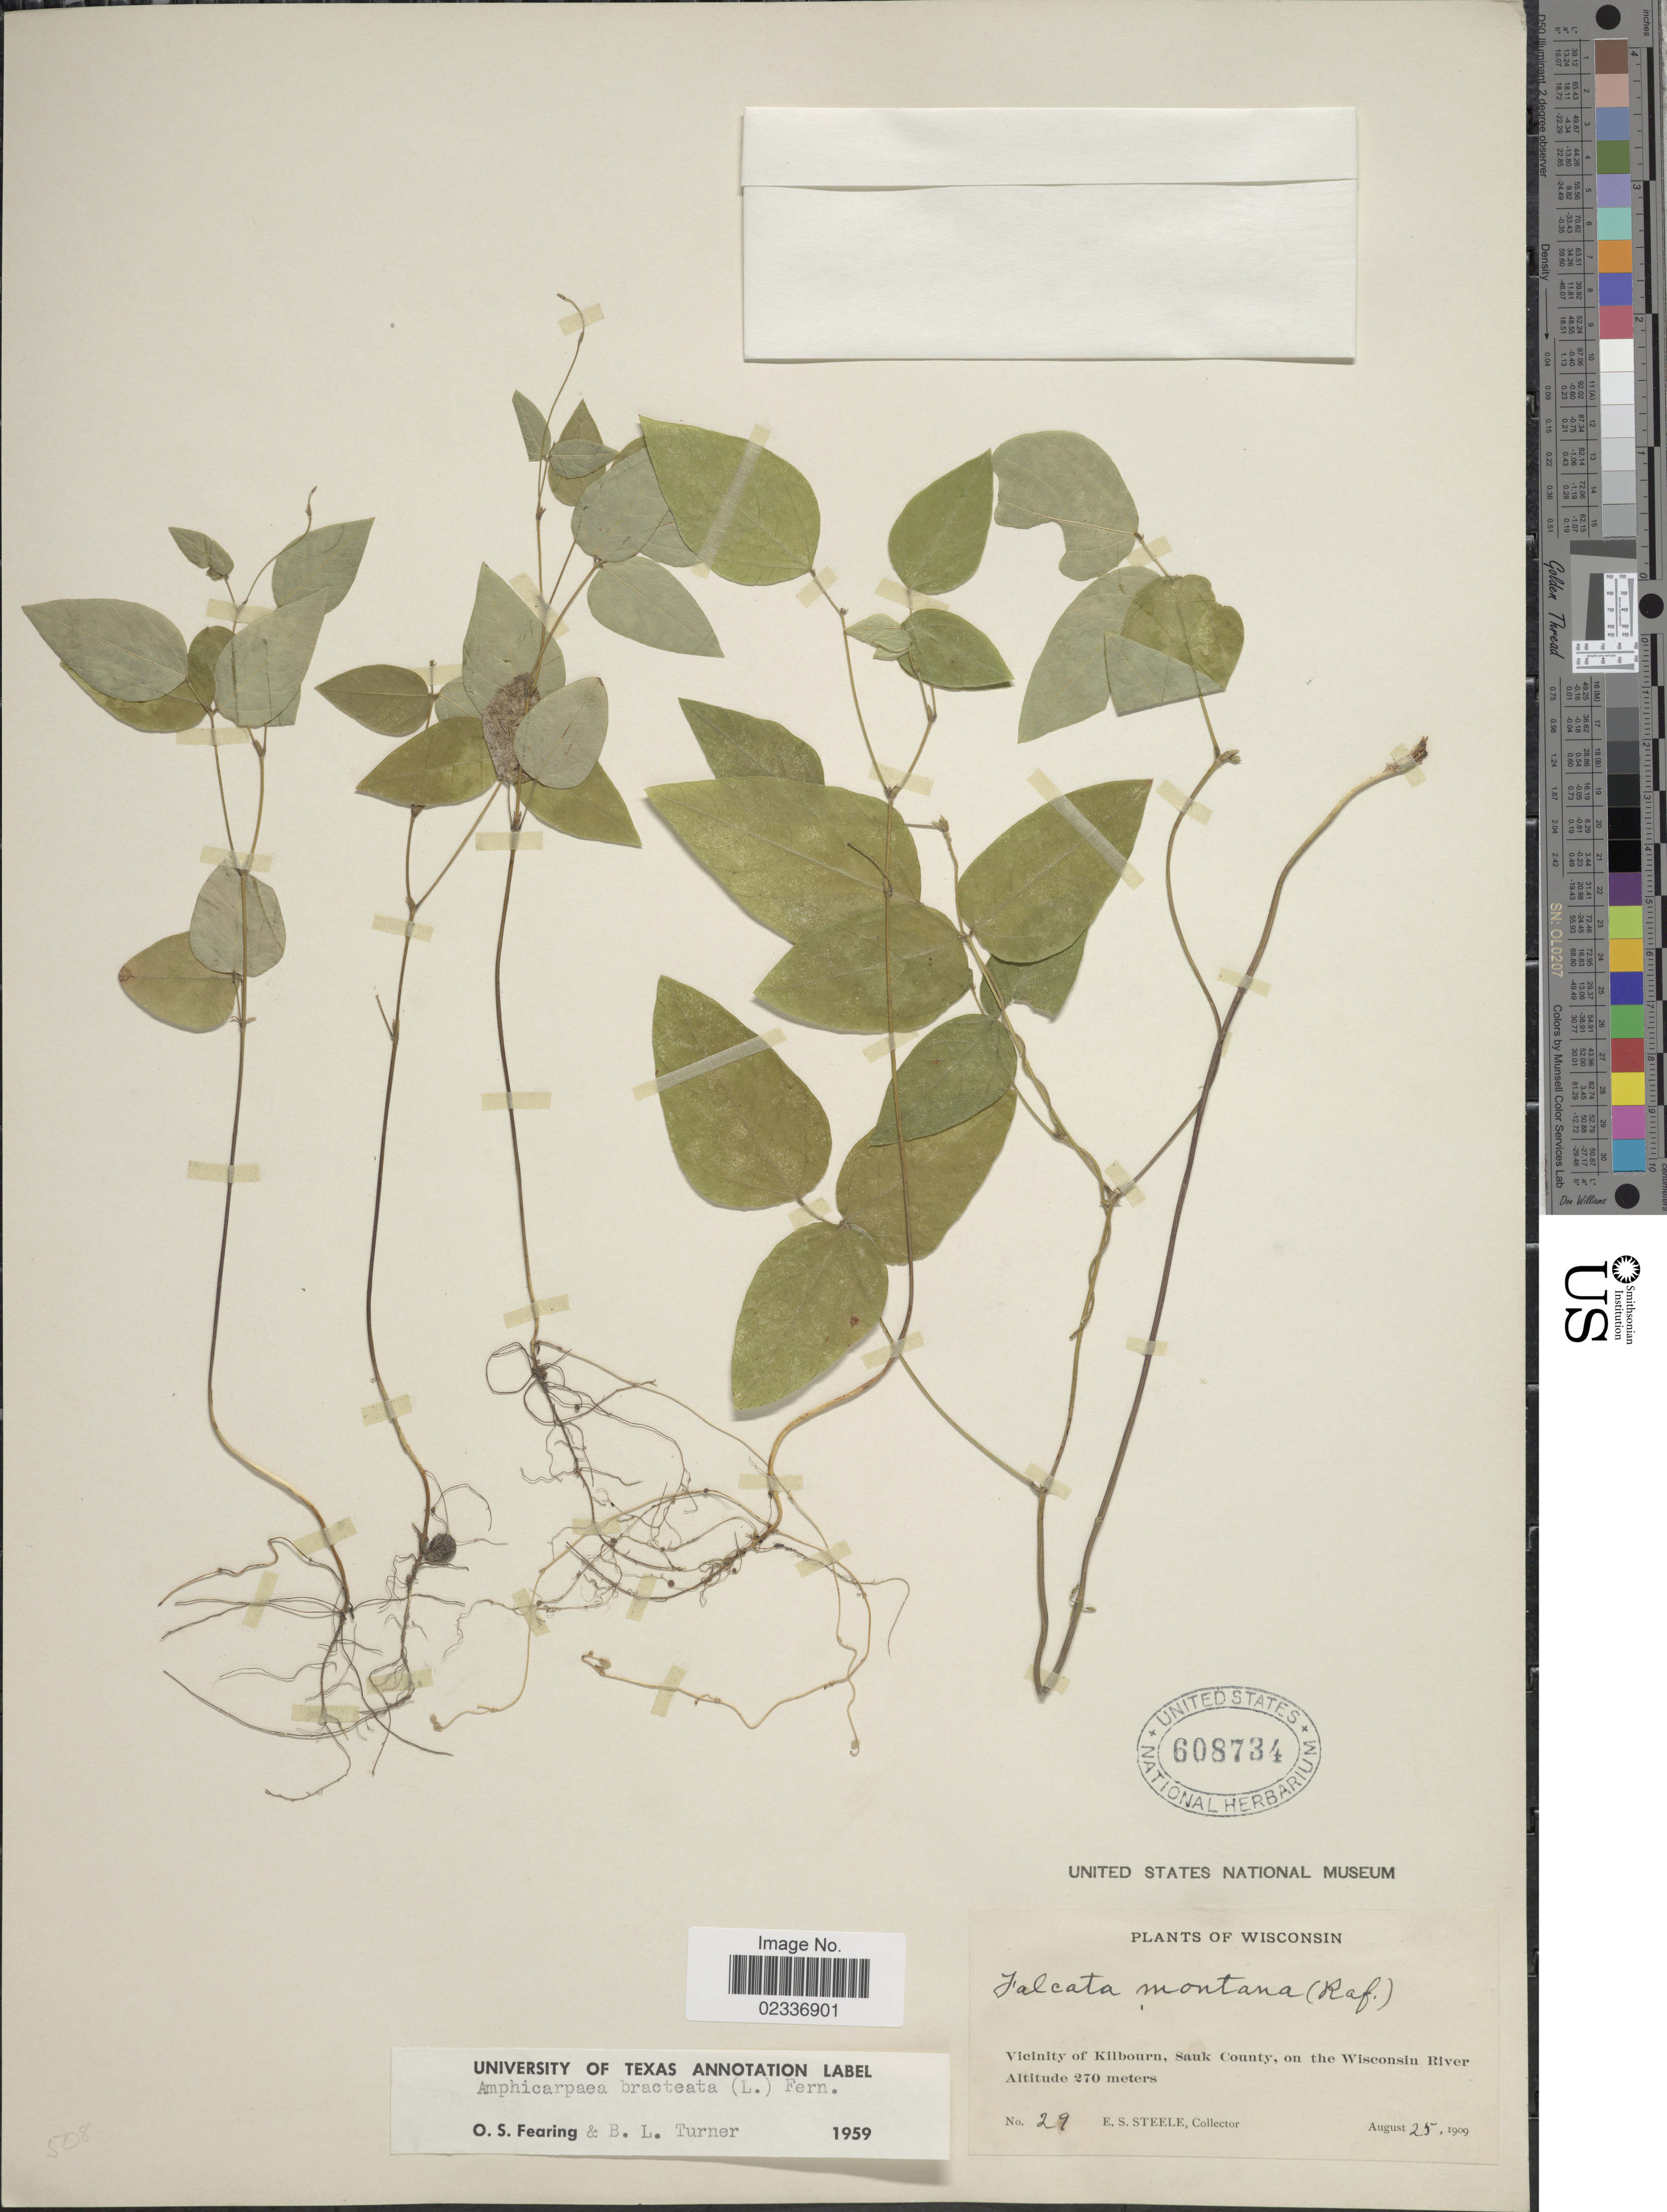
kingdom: Plantae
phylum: Tracheophyta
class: Magnoliopsida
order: Fabales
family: Fabaceae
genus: Amphicarpaea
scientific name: Amphicarpaea bracteata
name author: (L.) Fernald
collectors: E. Steele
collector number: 29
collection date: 1909-08-25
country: United States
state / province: Wisconsin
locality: Vicinity of Kilbourn, Sauk County, on the Wisconsin River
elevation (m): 270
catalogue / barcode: US 608734